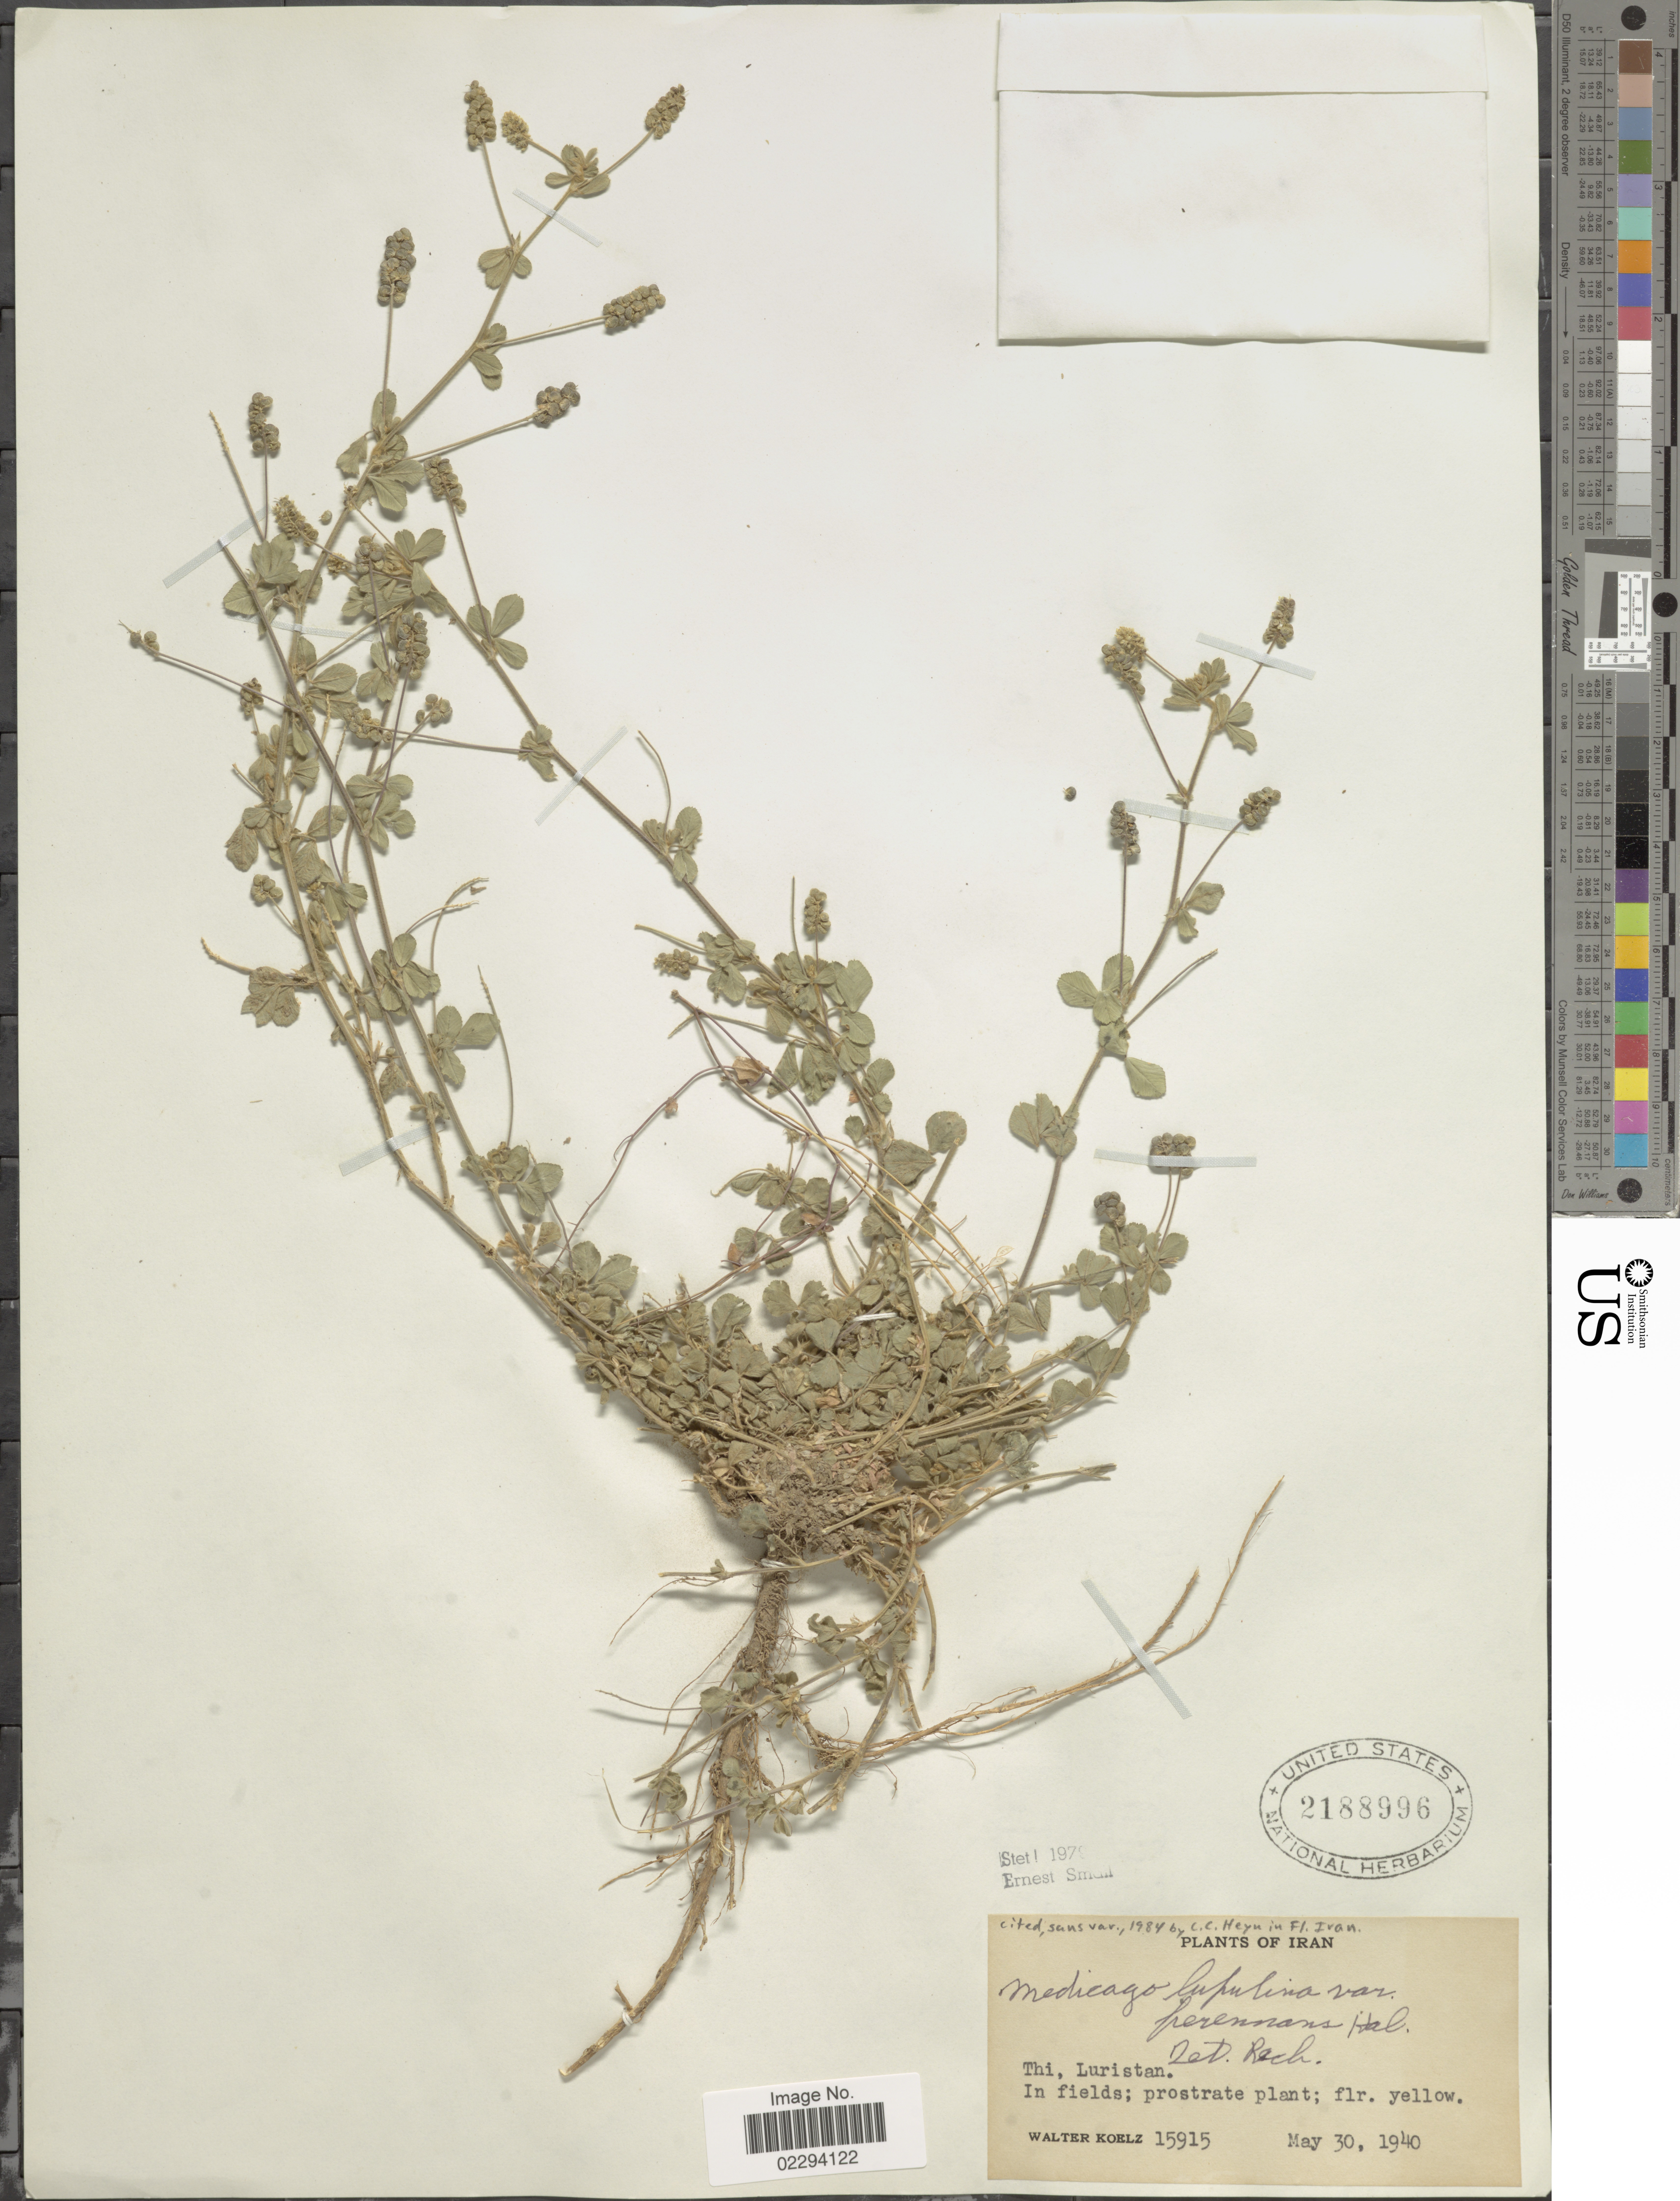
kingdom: Plantae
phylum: Tracheophyta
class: Magnoliopsida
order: Fabales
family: Fabaceae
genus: Medicago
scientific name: Medicago lupulina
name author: L.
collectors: W. N. Koelz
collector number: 15915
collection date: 1940-05-30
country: Iran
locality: Thi, Luristan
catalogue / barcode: US 2188996